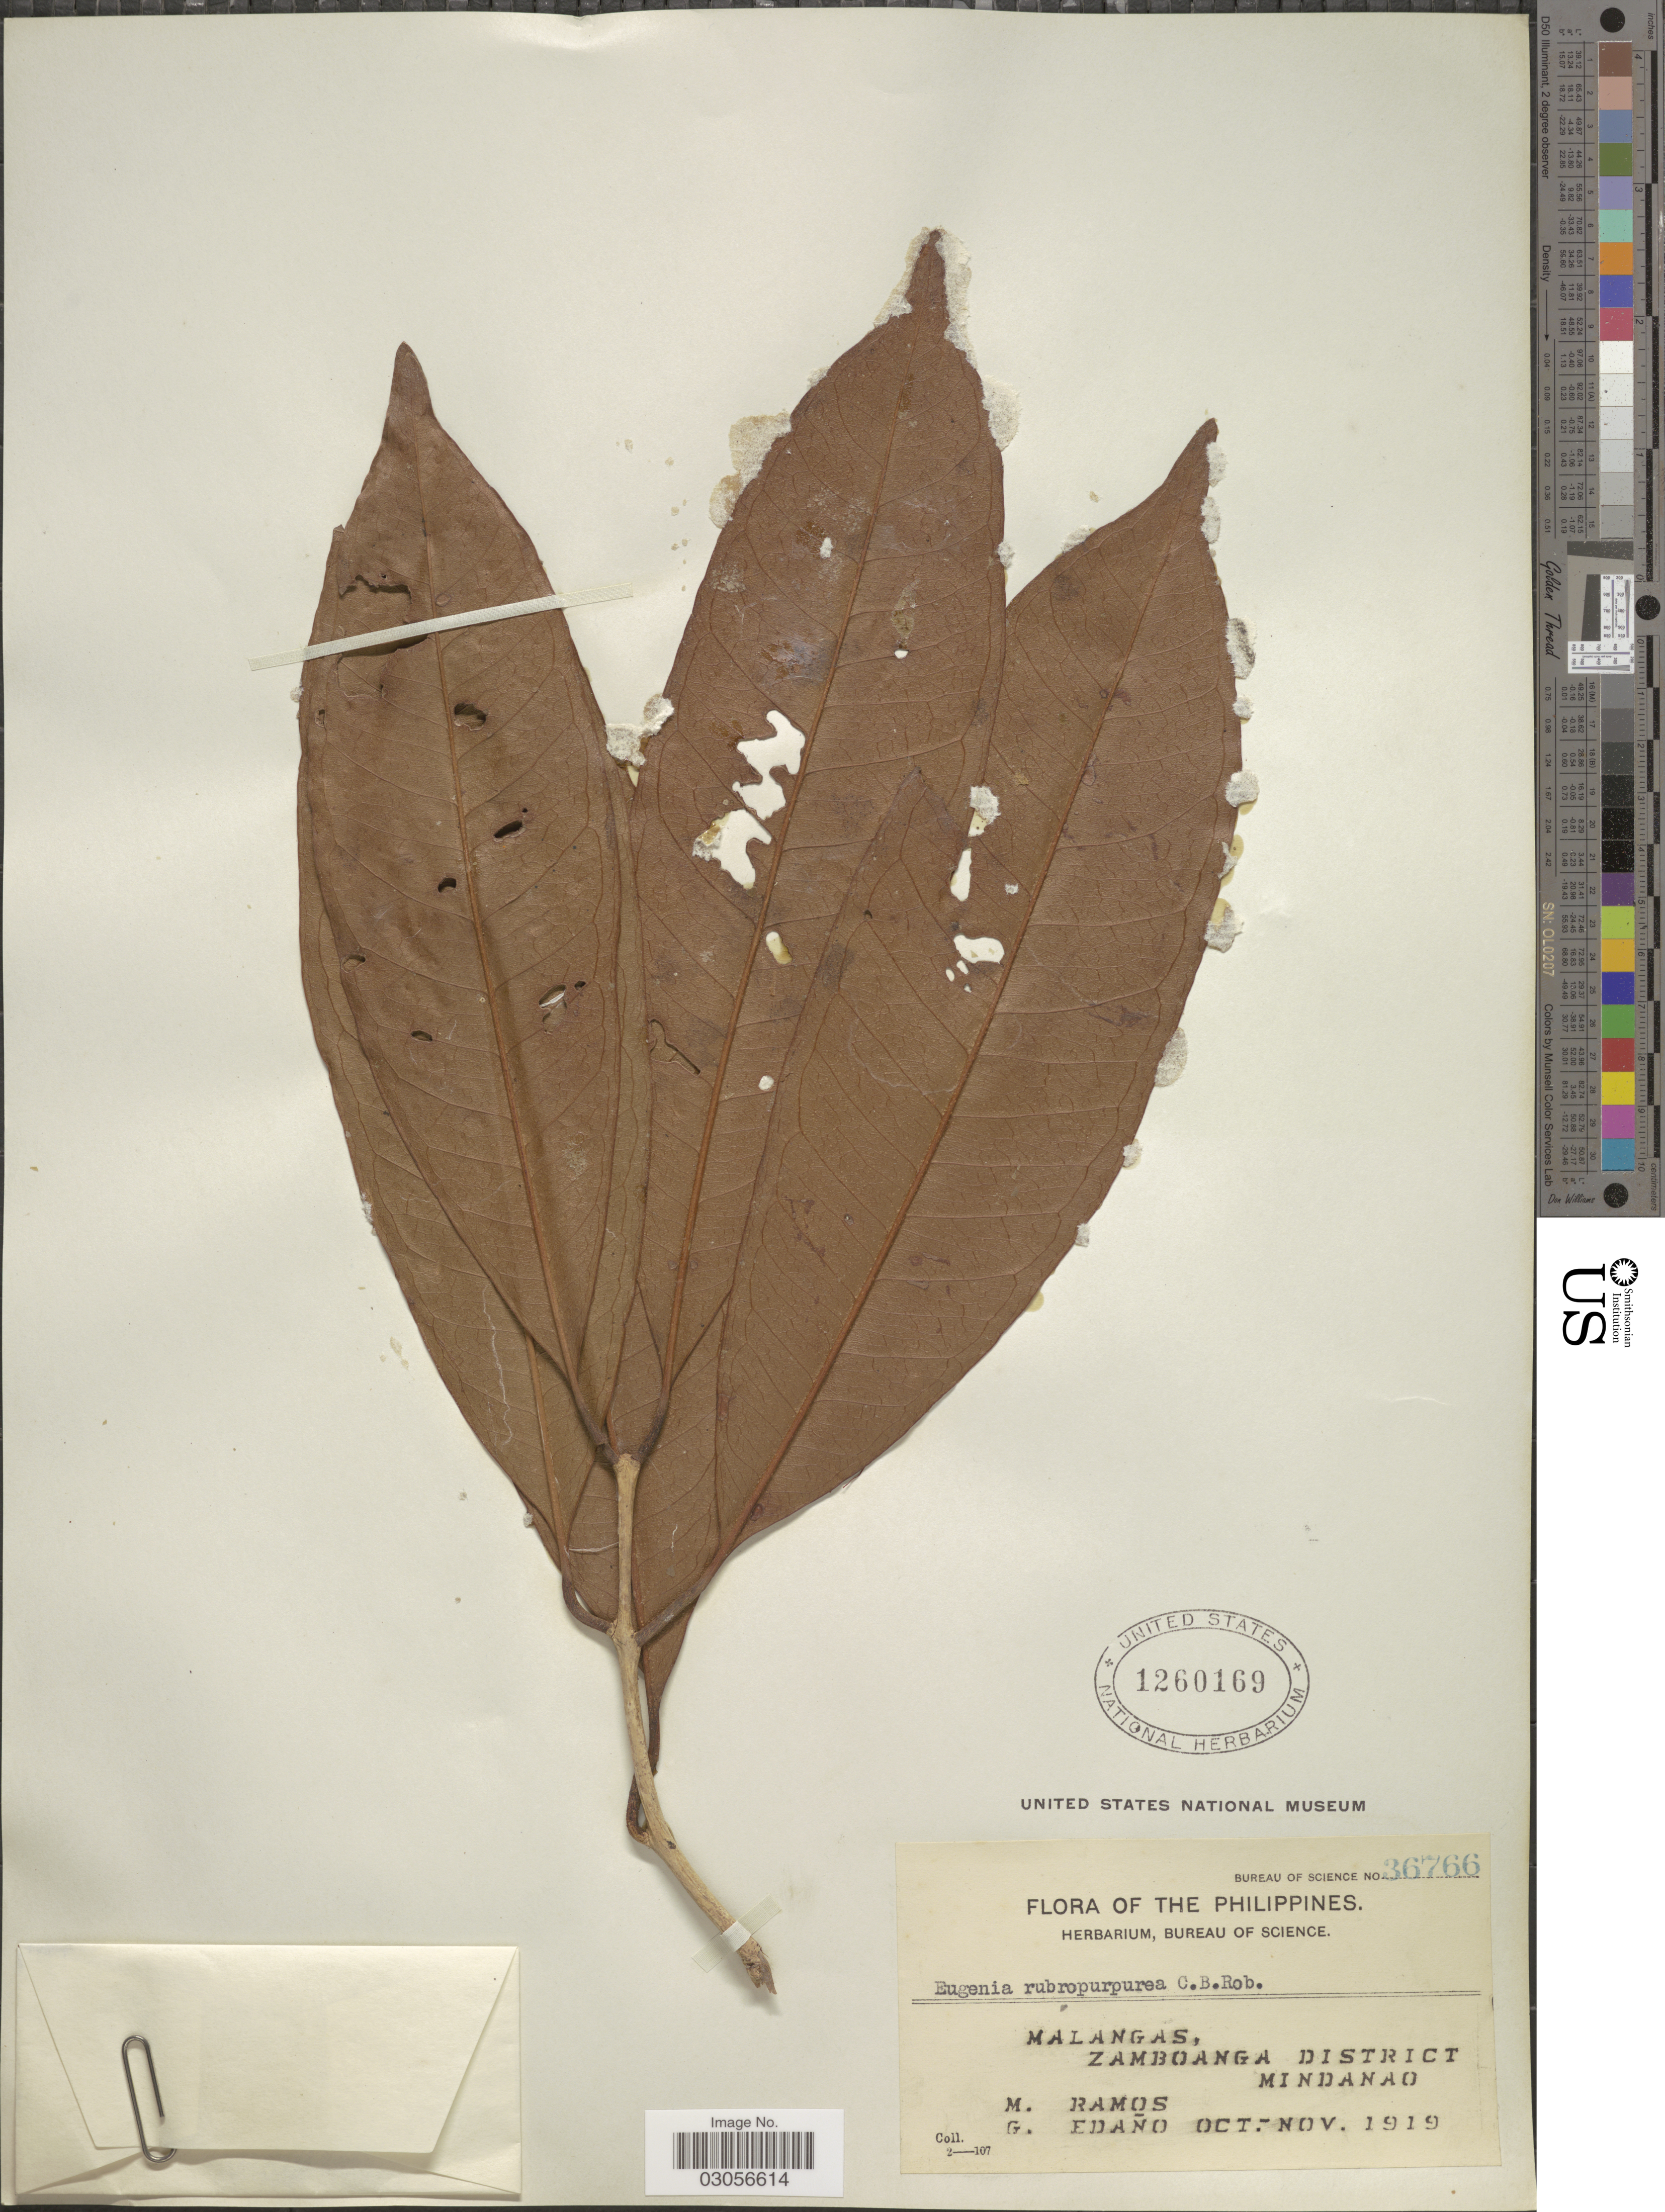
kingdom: Plantae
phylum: Tracheophyta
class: Magnoliopsida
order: Myrtales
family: Myrtaceae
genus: Syzygium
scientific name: Syzygium rubropurpureum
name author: (C.B. Rob.) Airy Shaw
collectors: M. Ramos & G. Edaño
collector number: Bureau of Science 36766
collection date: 1919-10/1919-11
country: Philippines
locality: Malangas, Zamboanga District, Mindanao.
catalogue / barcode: US 1260169